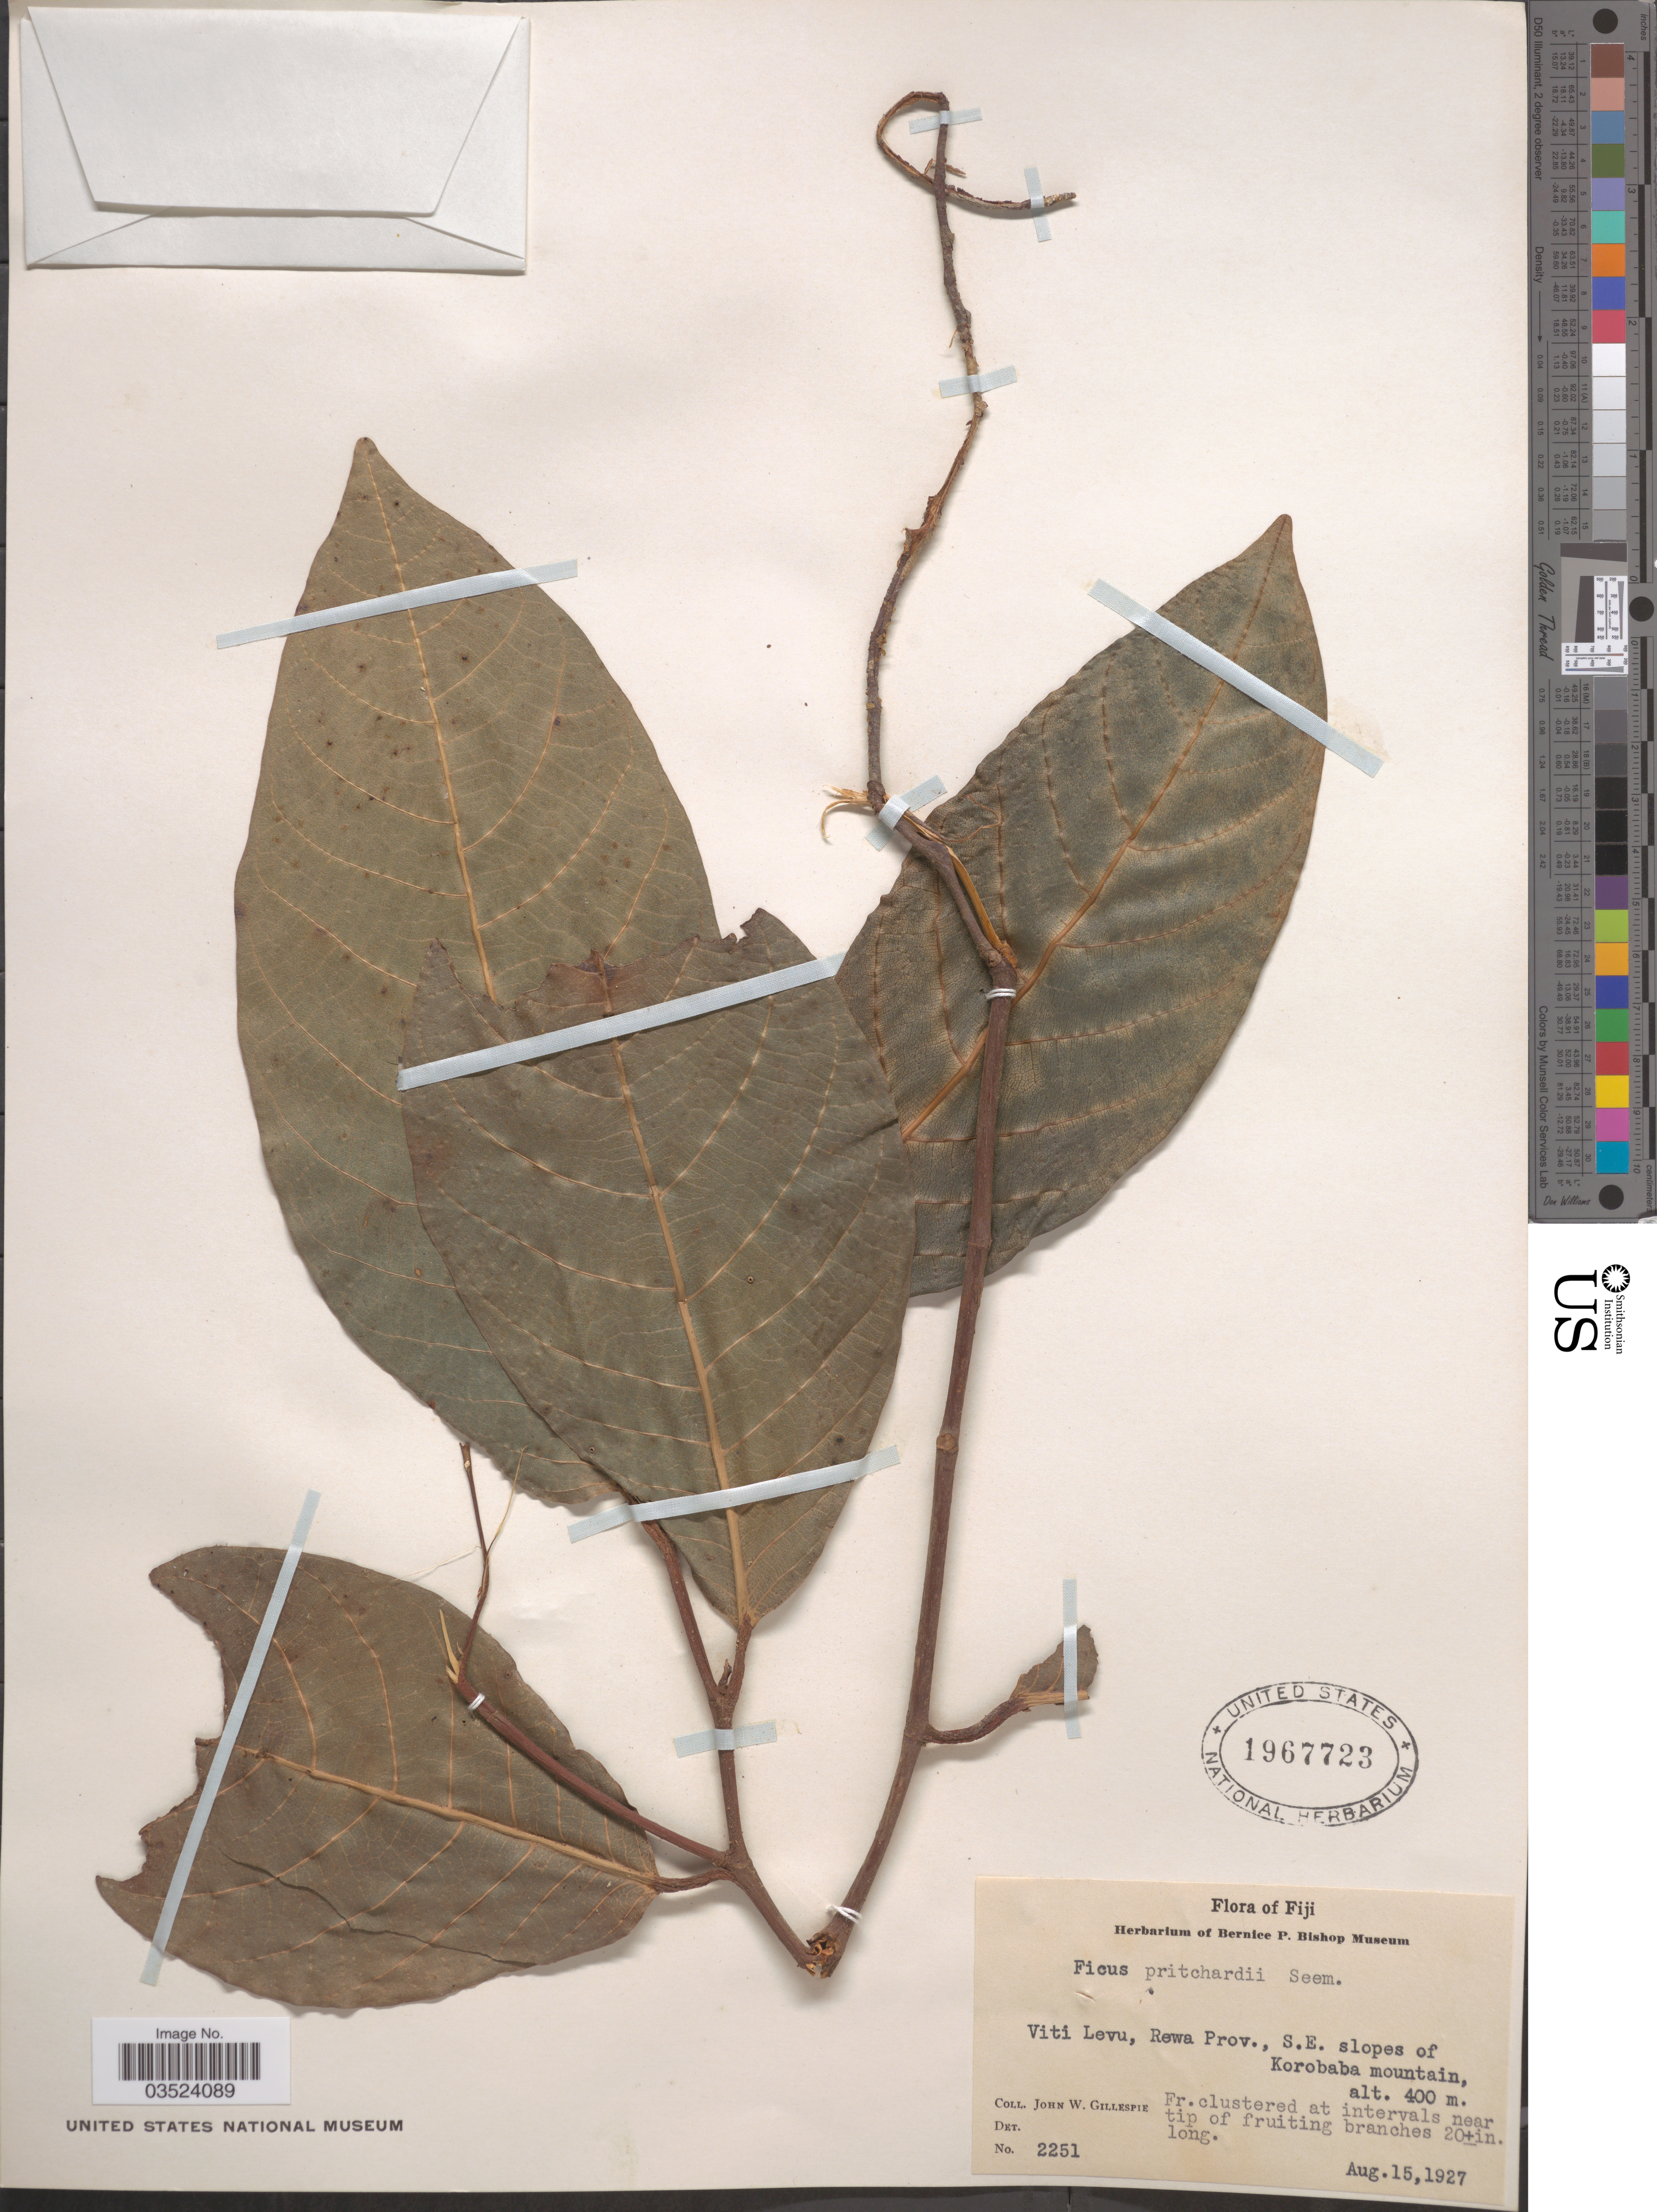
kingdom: Plantae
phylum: Tracheophyta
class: Magnoliopsida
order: Rosales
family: Moraceae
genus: Ficus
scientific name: Ficus pritchardii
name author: Seem.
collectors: J. W. Gillespie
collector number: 2251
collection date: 1927-08-15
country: Fiji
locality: Viti Levu, Rewa Prov., S.E. slopes of Korobaba mountain.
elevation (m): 400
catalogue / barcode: US 1967723